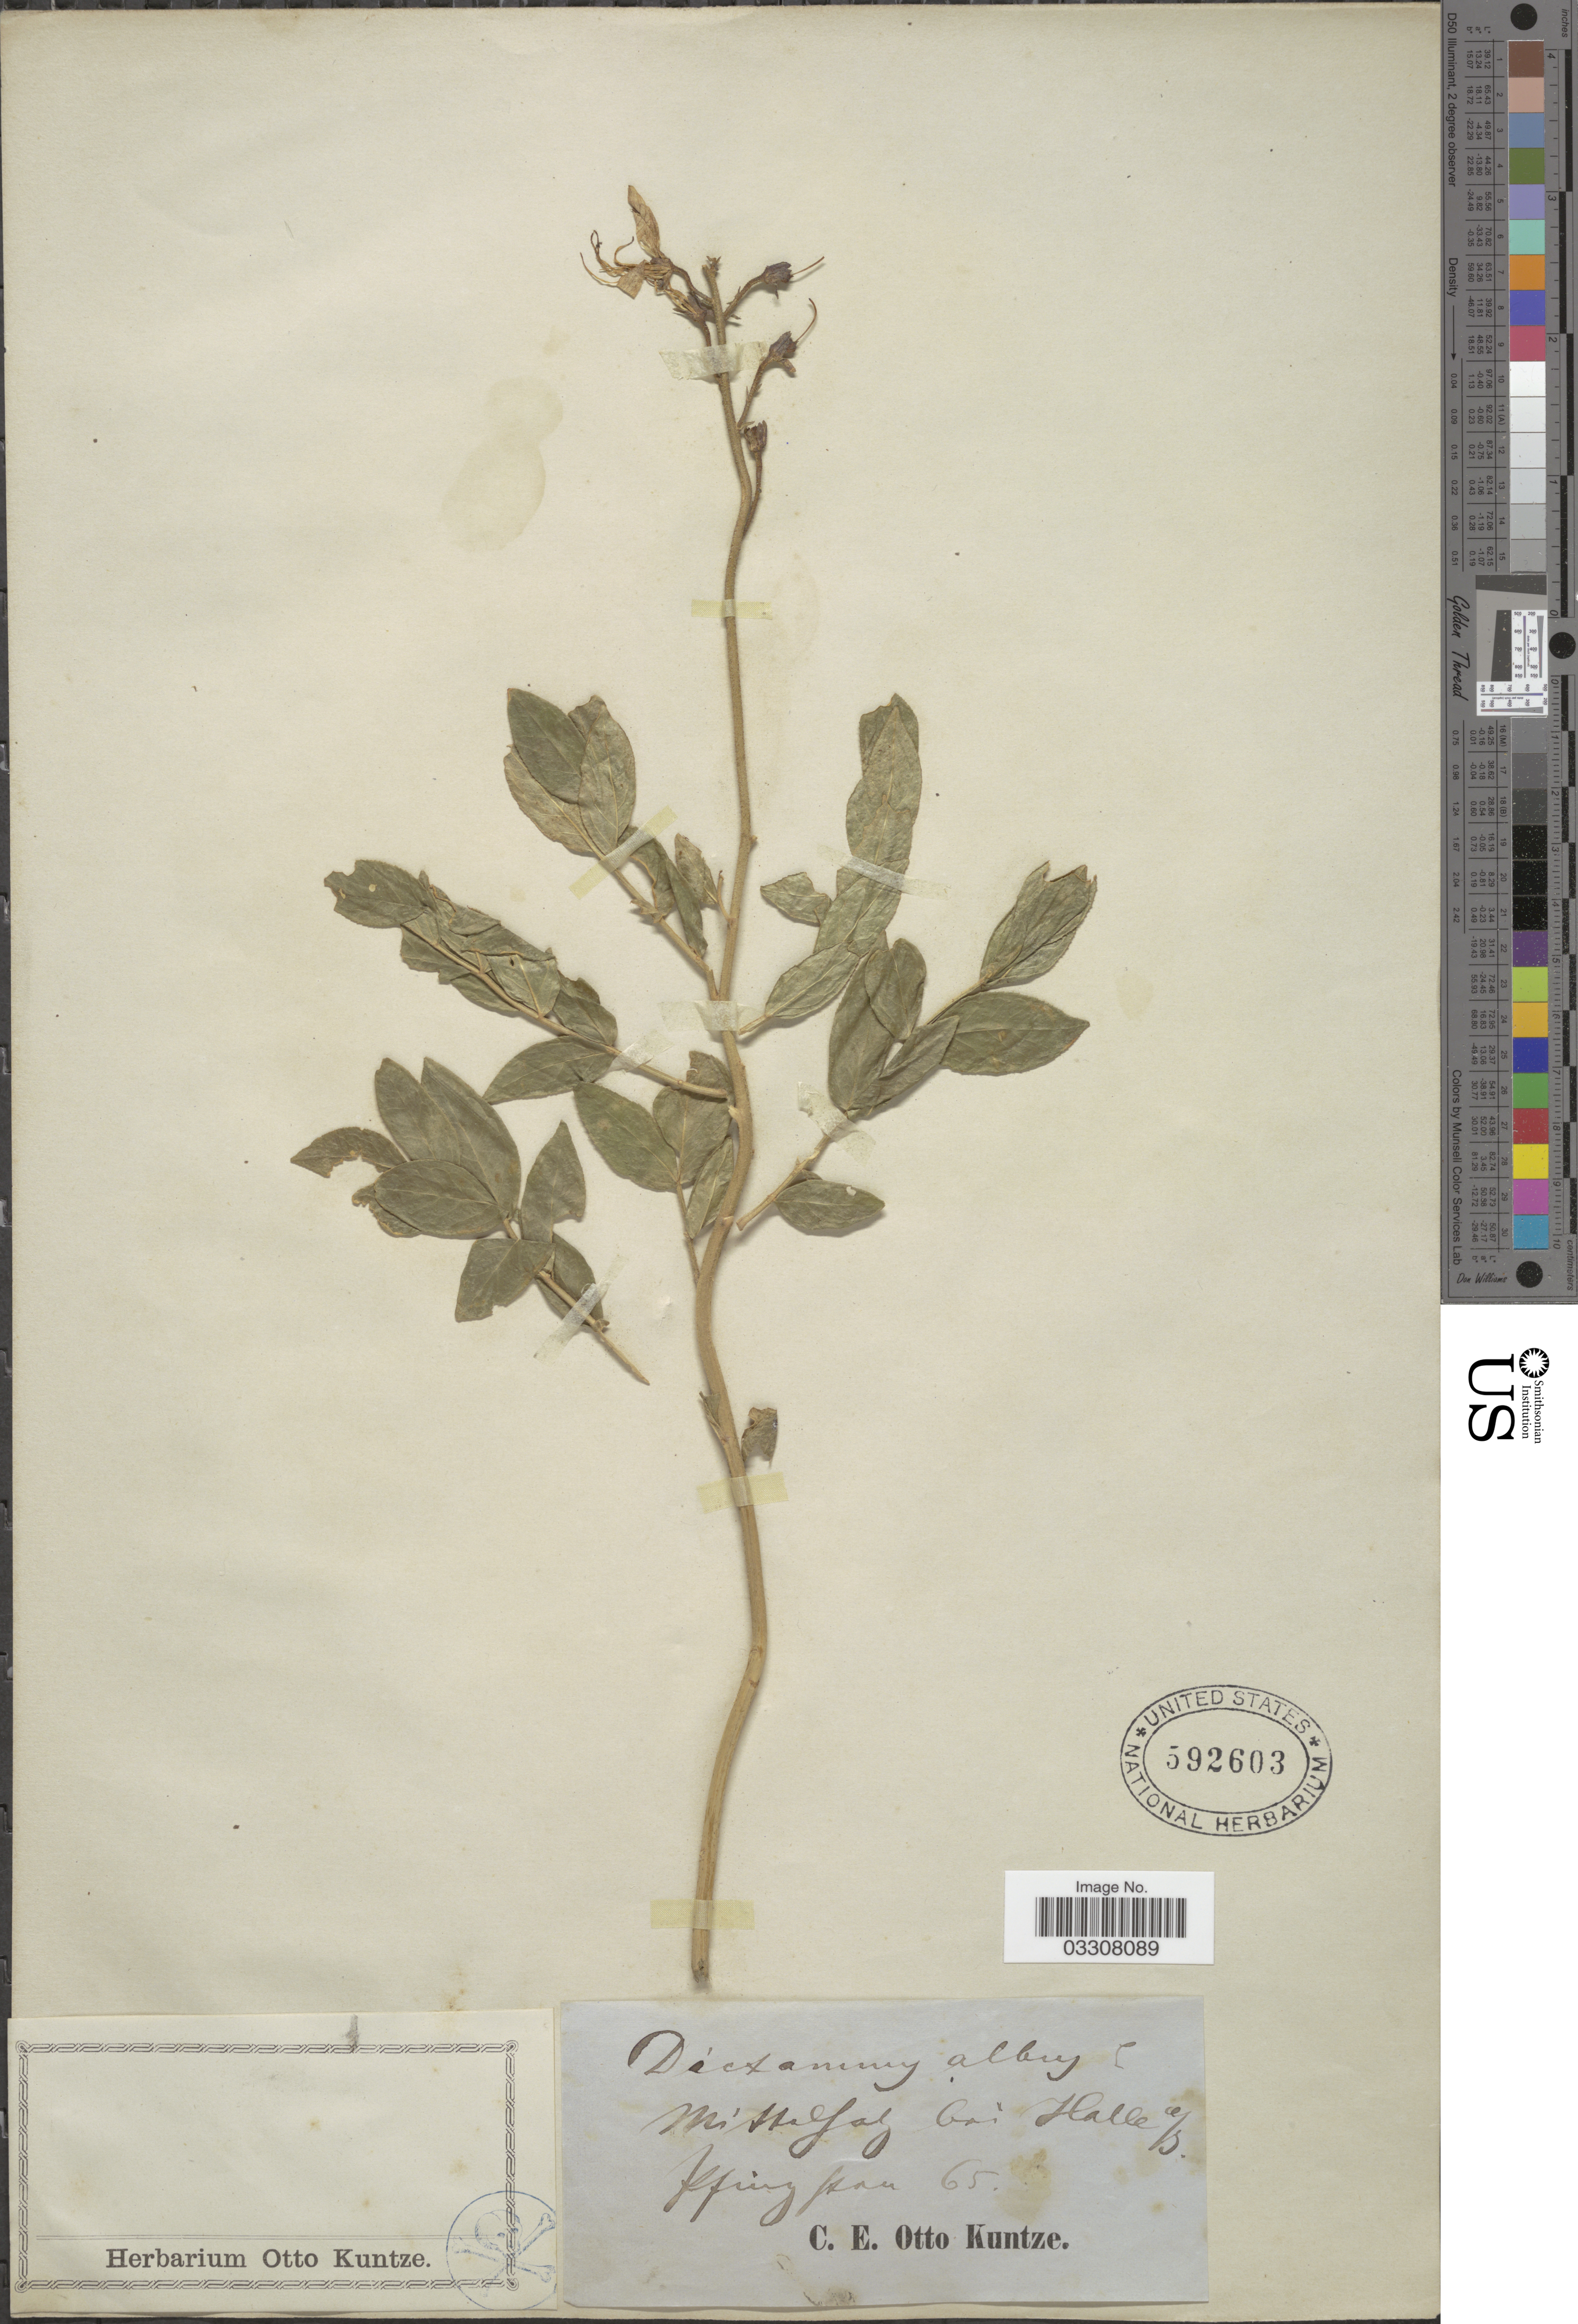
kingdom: Plantae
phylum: Tracheophyta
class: Magnoliopsida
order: Sapindales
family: Rutaceae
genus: Dictamnus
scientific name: Dictamnus albus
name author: L.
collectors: C.E.O. Kuntze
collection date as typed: Transcribed d/m/y: //65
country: Germany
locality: Mittefag bai Halle a/s. Pfingpan. [interpreted]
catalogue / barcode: US 592603